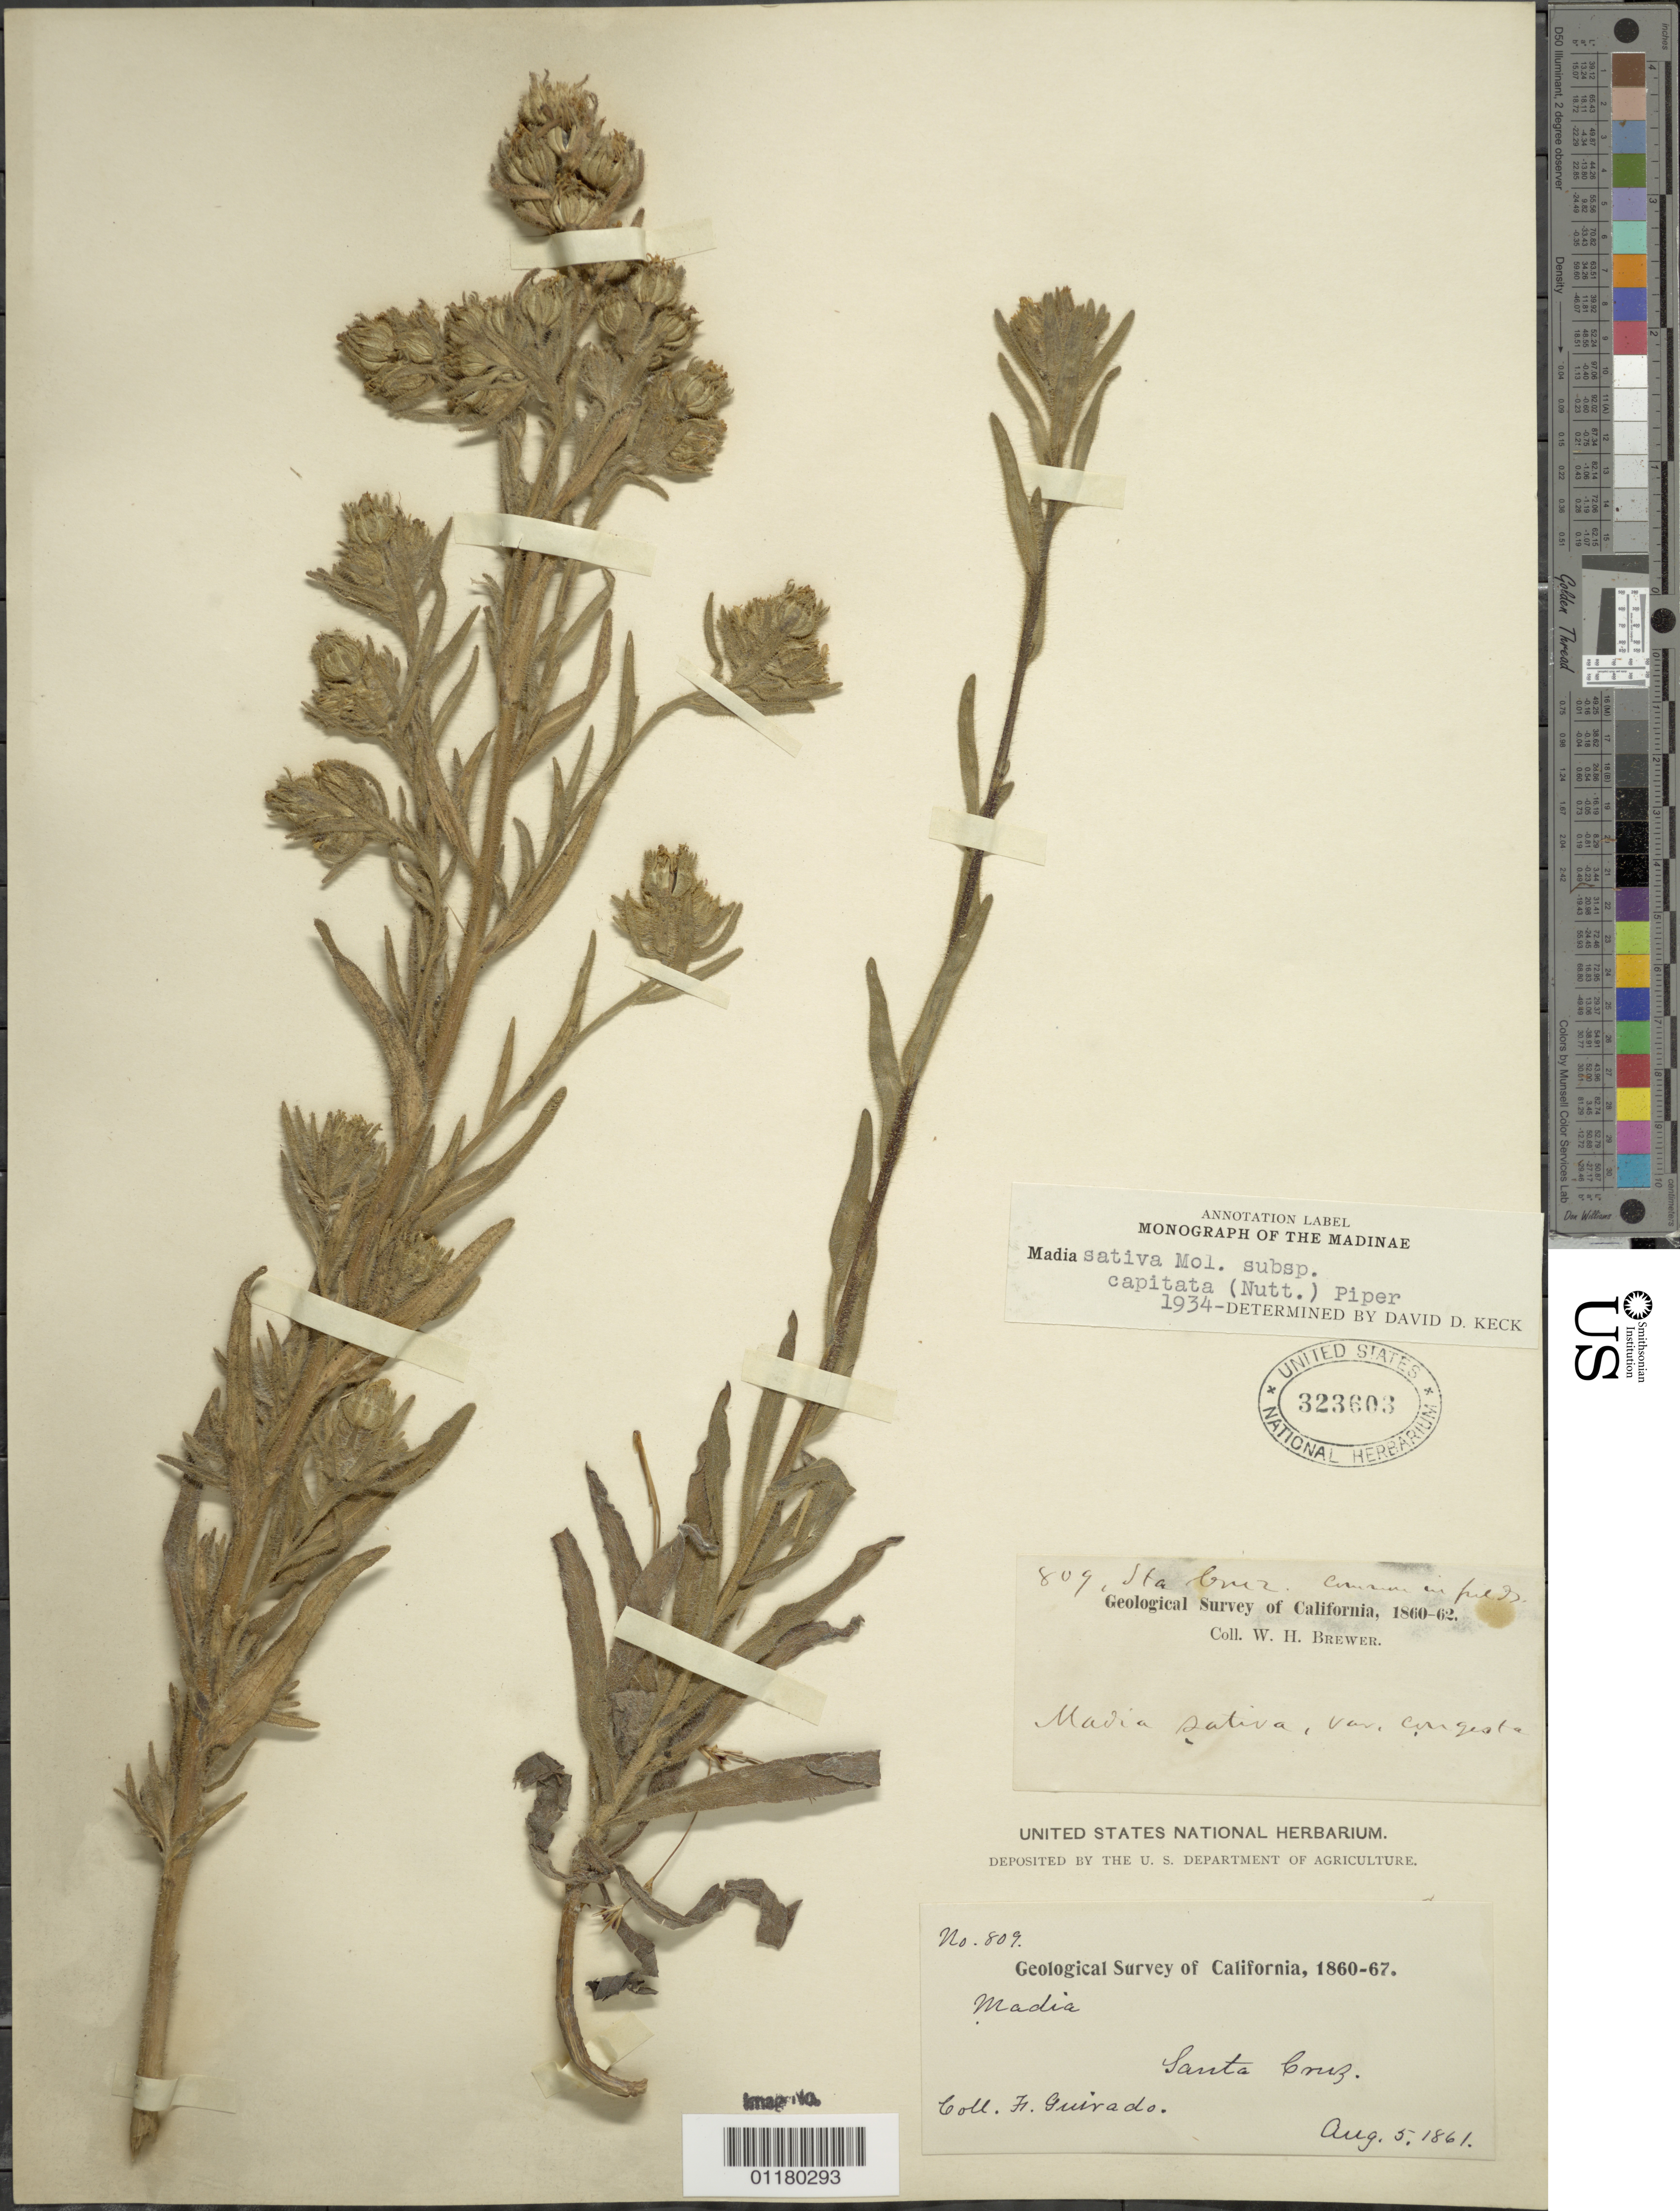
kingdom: Plantae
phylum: Tracheophyta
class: Magnoliopsida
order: Asterales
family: Asteraceae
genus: Madia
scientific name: Madia sativa subsp. capitata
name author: (Nutt.) Piper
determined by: Keck, David D.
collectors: F. Guirado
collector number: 809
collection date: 1861-08-05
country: United States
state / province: California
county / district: Santa Cruz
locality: near Santa Cruz.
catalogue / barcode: US 323603